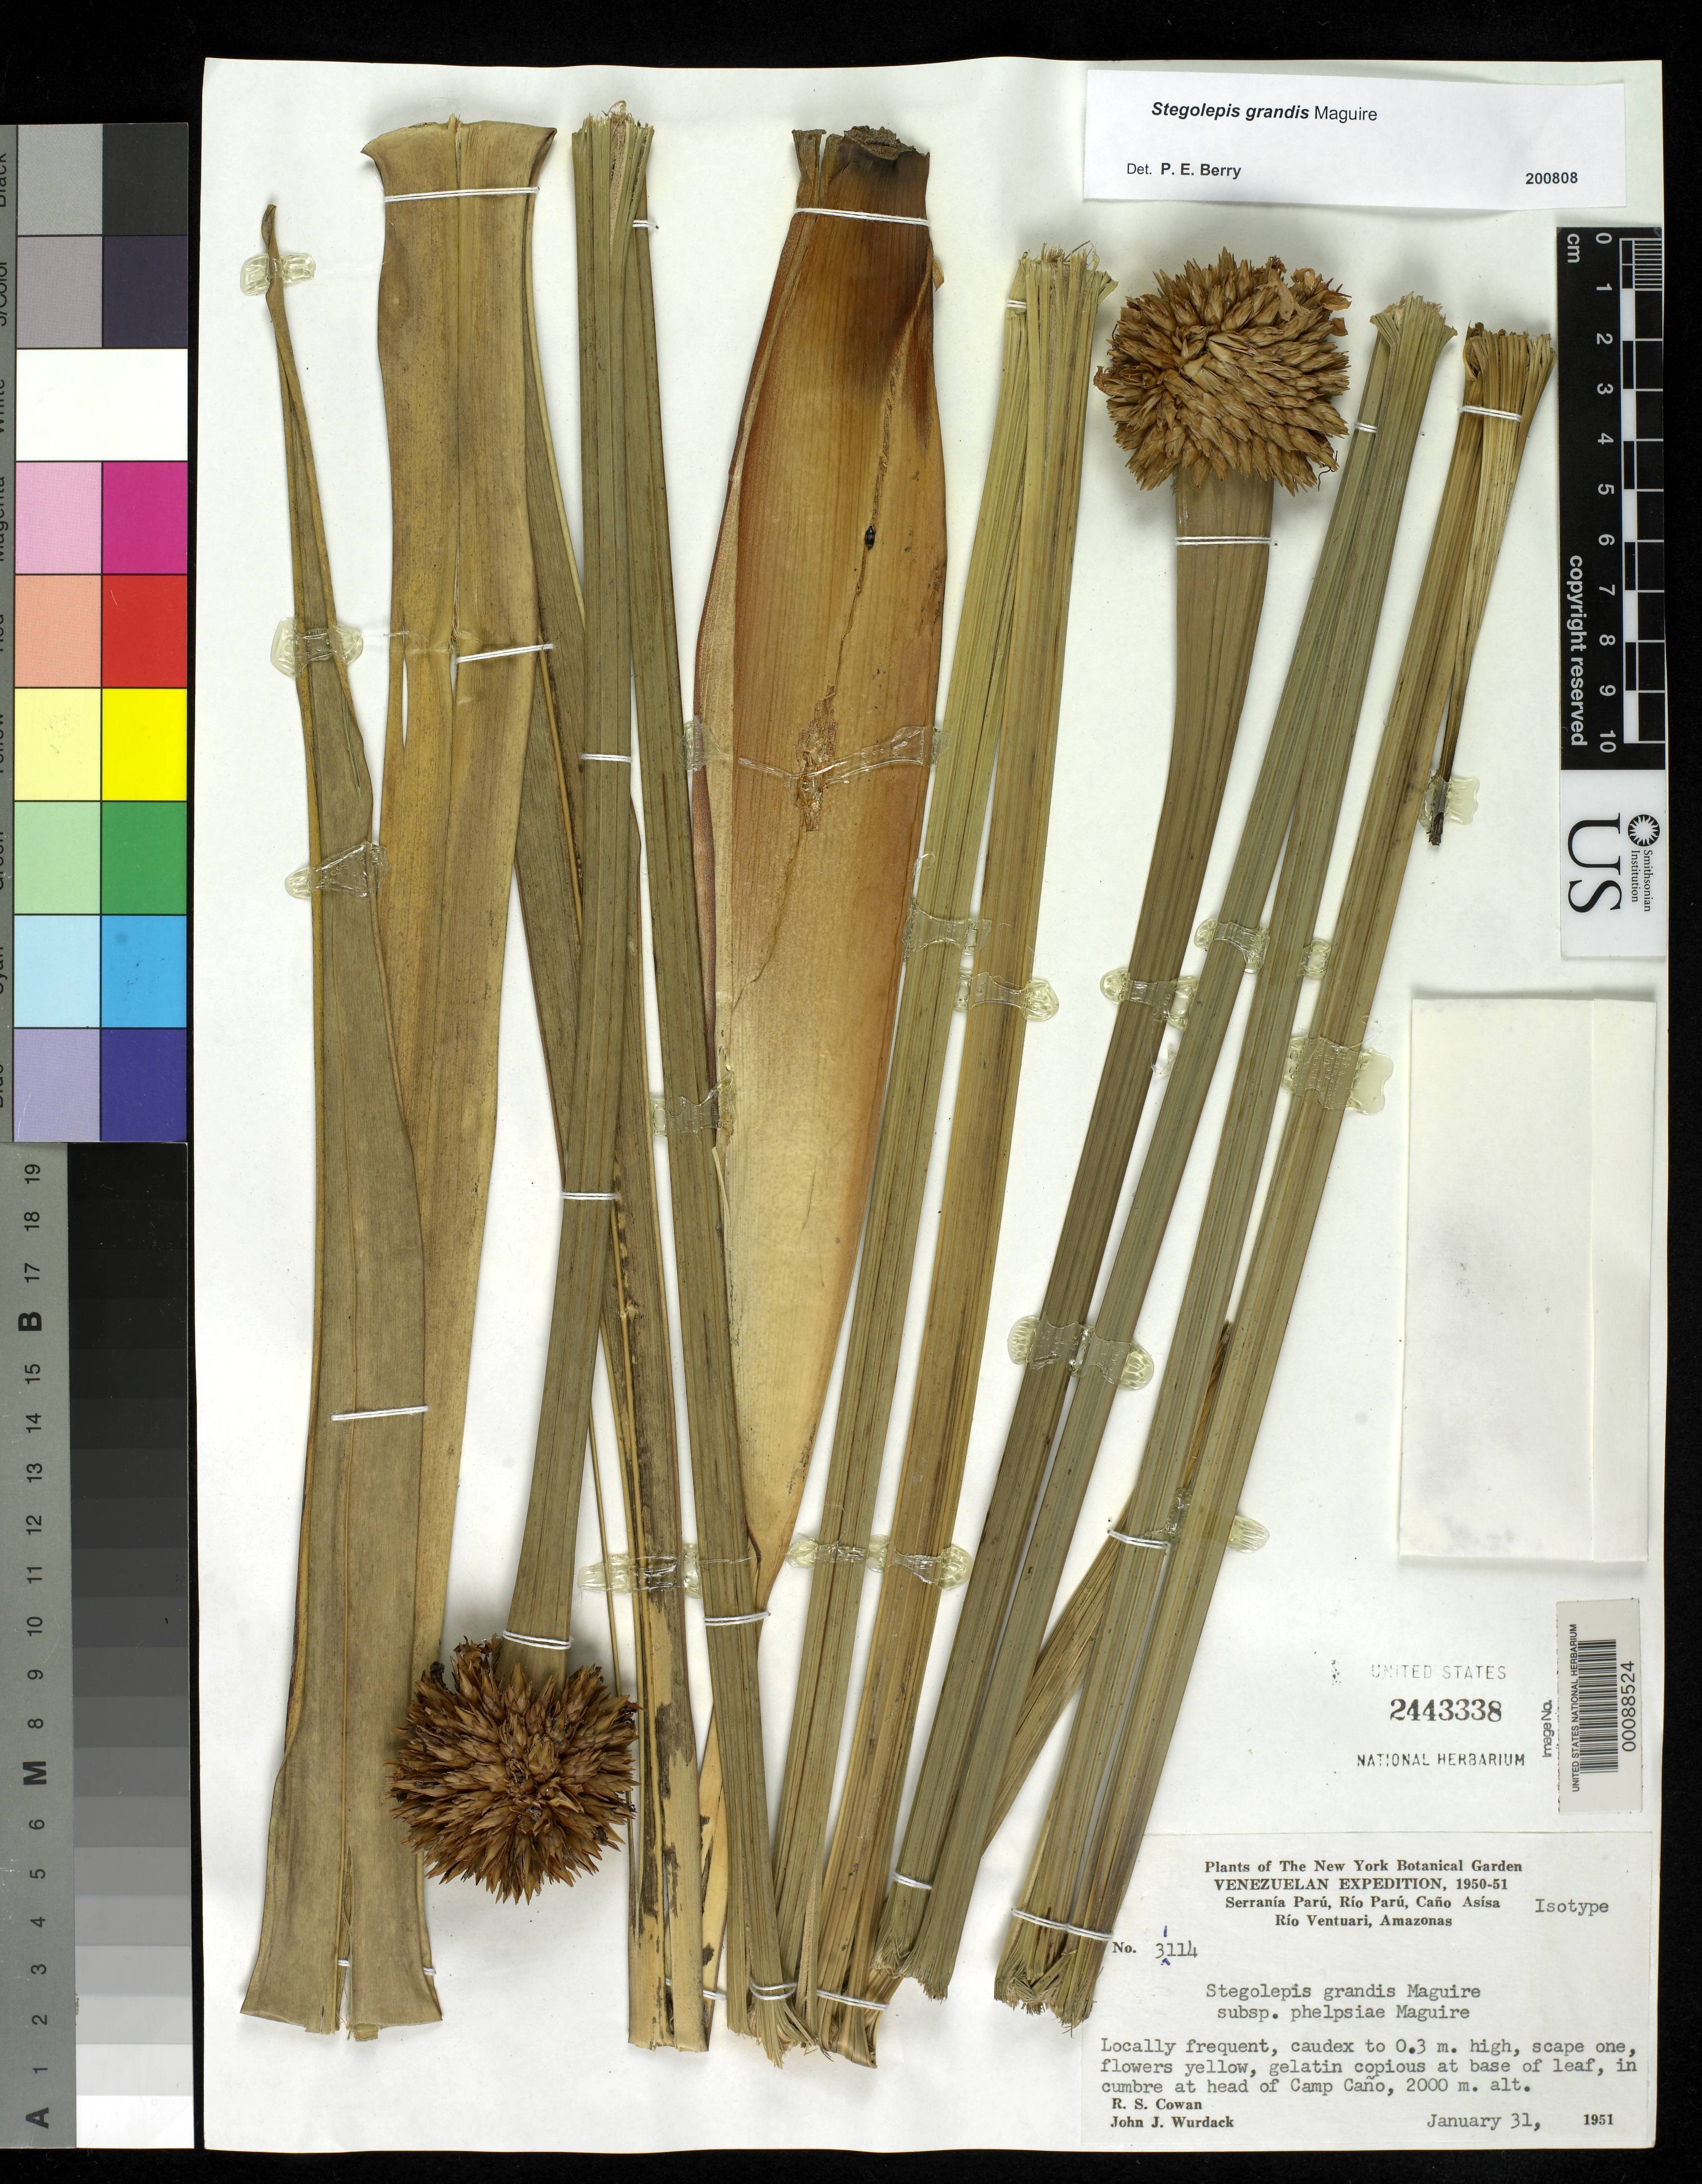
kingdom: Plantae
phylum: Tracheophyta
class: Liliopsida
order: Poales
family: Rapateaceae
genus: Stegolepis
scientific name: Stegolepis grandis subsp. phelpsiae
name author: Maguire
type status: Isotype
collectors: R. S. Cowan & J. J. Wurdack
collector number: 31114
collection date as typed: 31 Jan 1951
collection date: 1951-01-31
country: Venezuela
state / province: Amazonas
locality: Serraniaparu.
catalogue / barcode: US 2443338